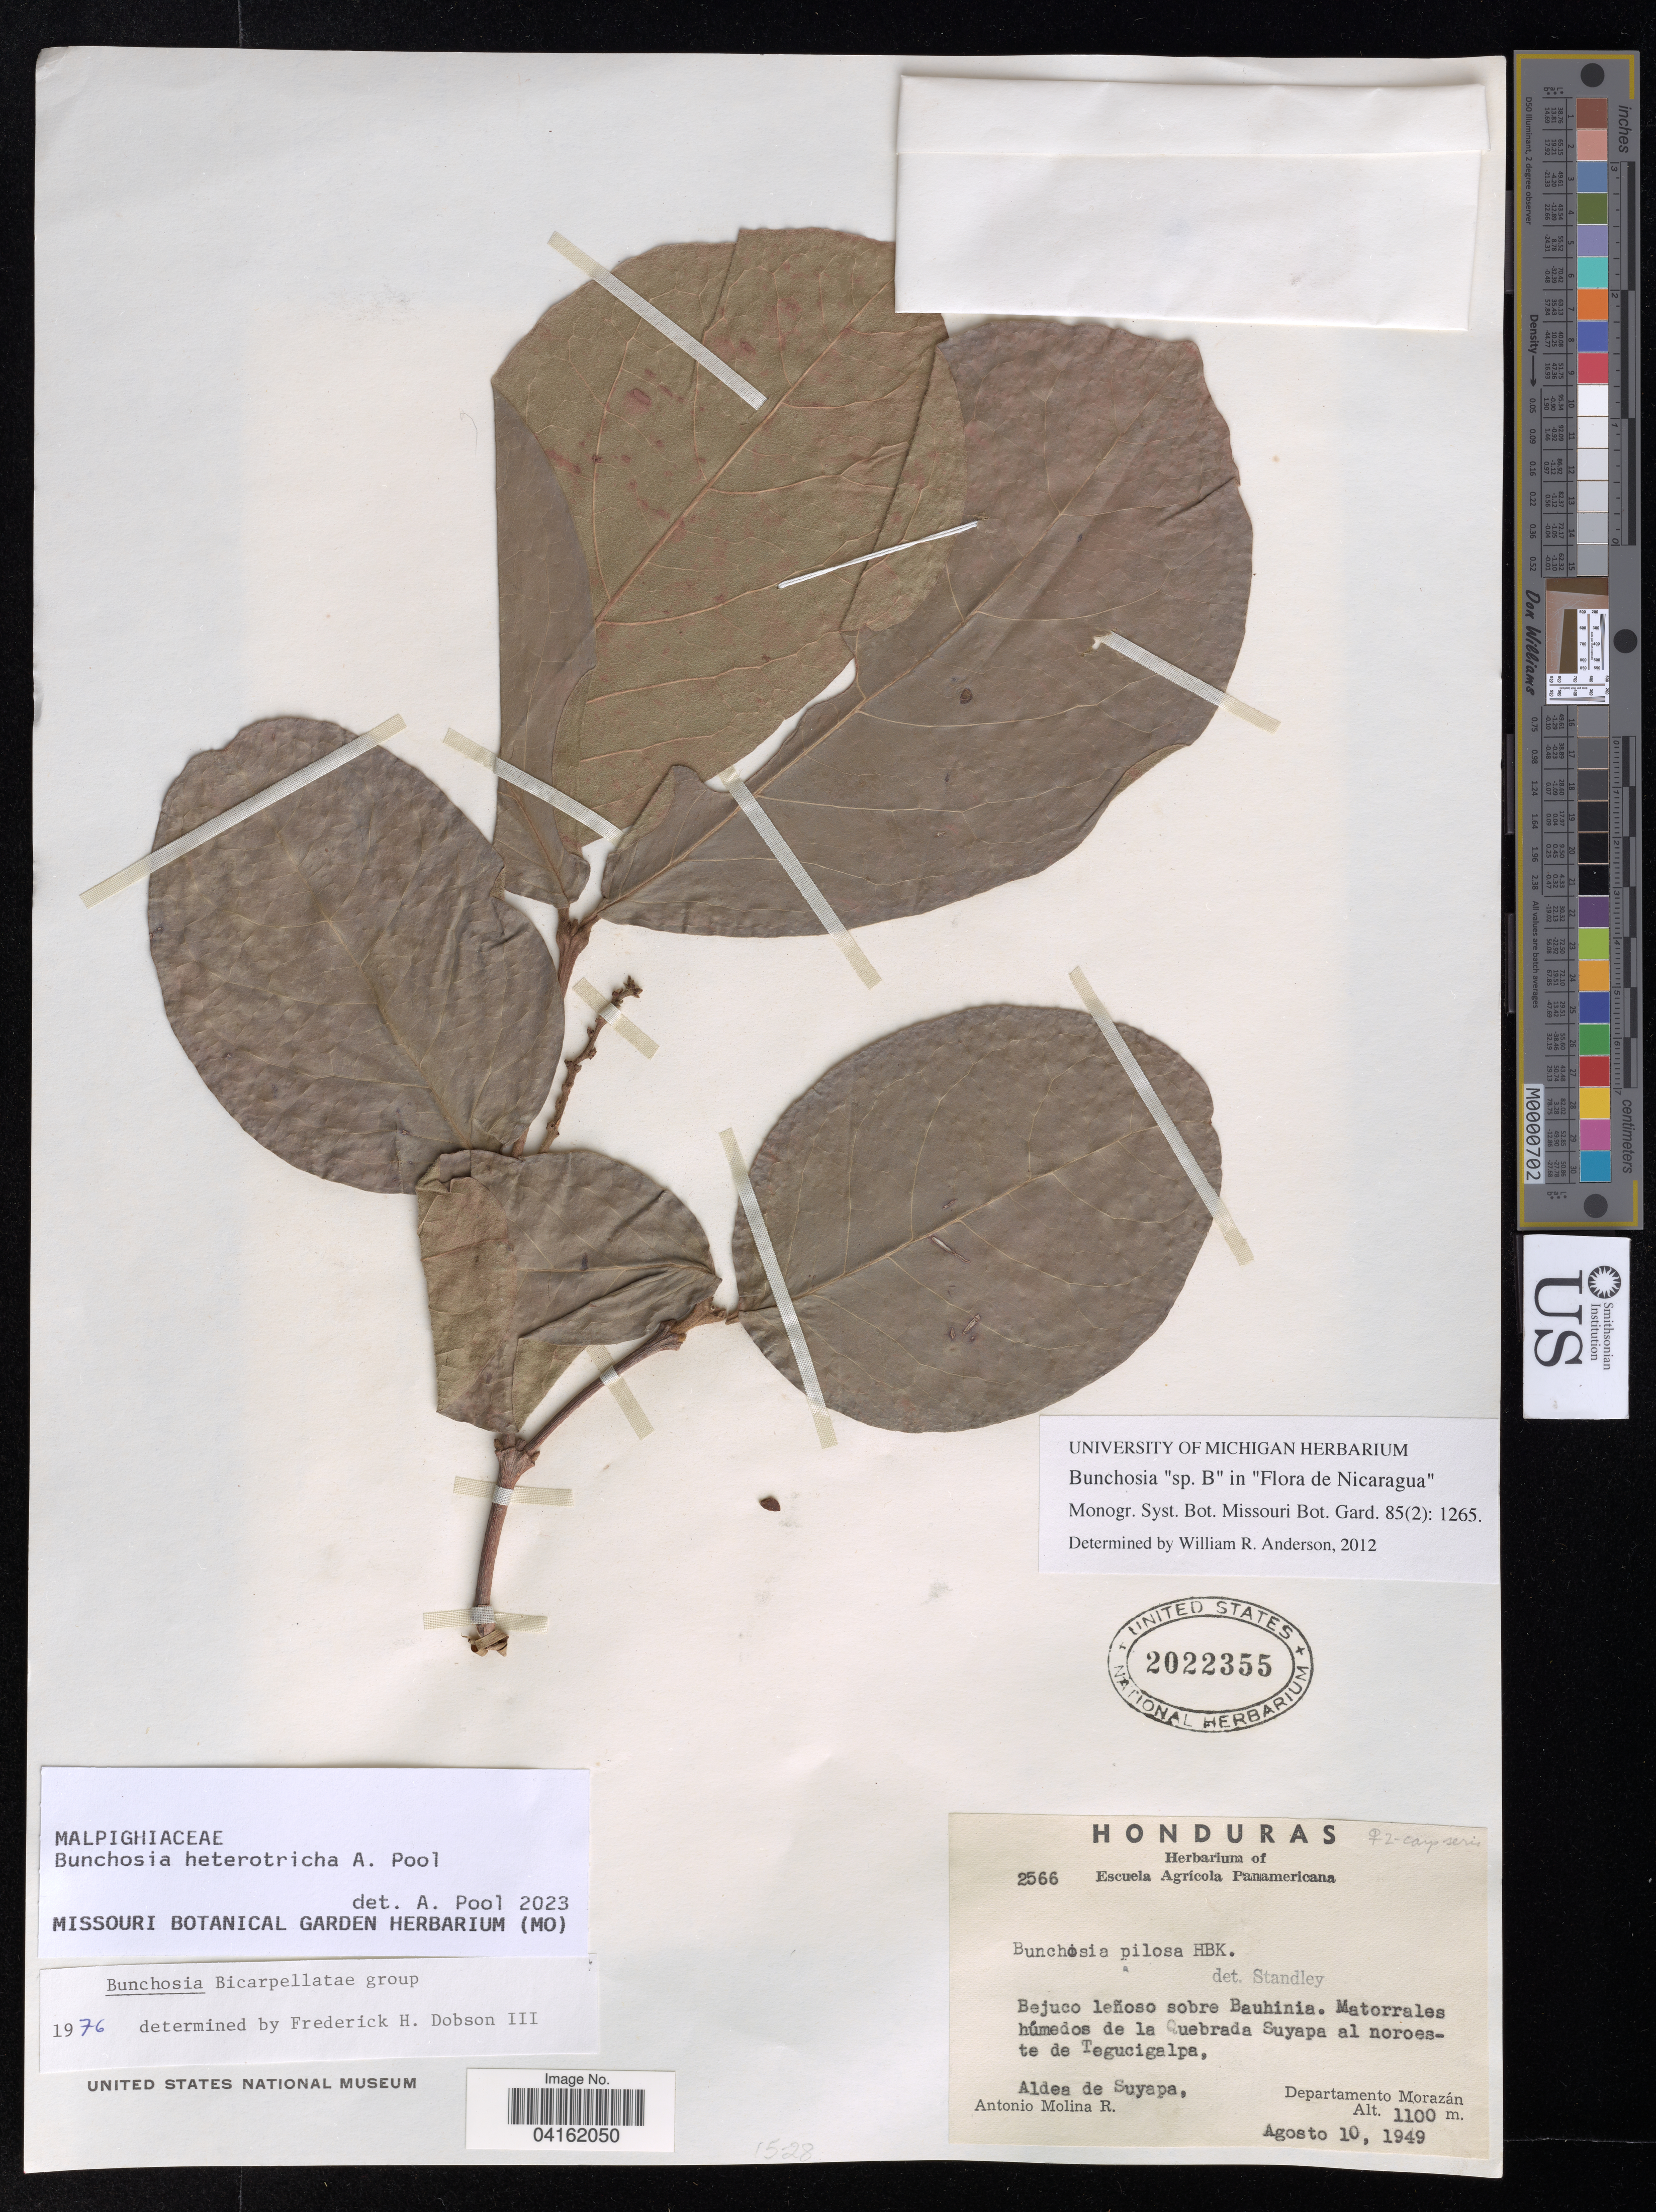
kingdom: Plantae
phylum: Tracheophyta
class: Magnoliopsida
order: Malpighiales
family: Malpighiaceae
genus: Bunchosia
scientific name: Bunchosia heterotricha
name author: A. Pool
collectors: A. Molina R.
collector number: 2566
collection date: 1949-08-10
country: Honduras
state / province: Fco. Morazán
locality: Bejuco leñoso sobre Bauhinia. Matorrales húmedos de la Quebrada Suyapa al noroeste de Tegucigalpa, Aldea de Suyapa.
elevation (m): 1100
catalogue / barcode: US 2022355